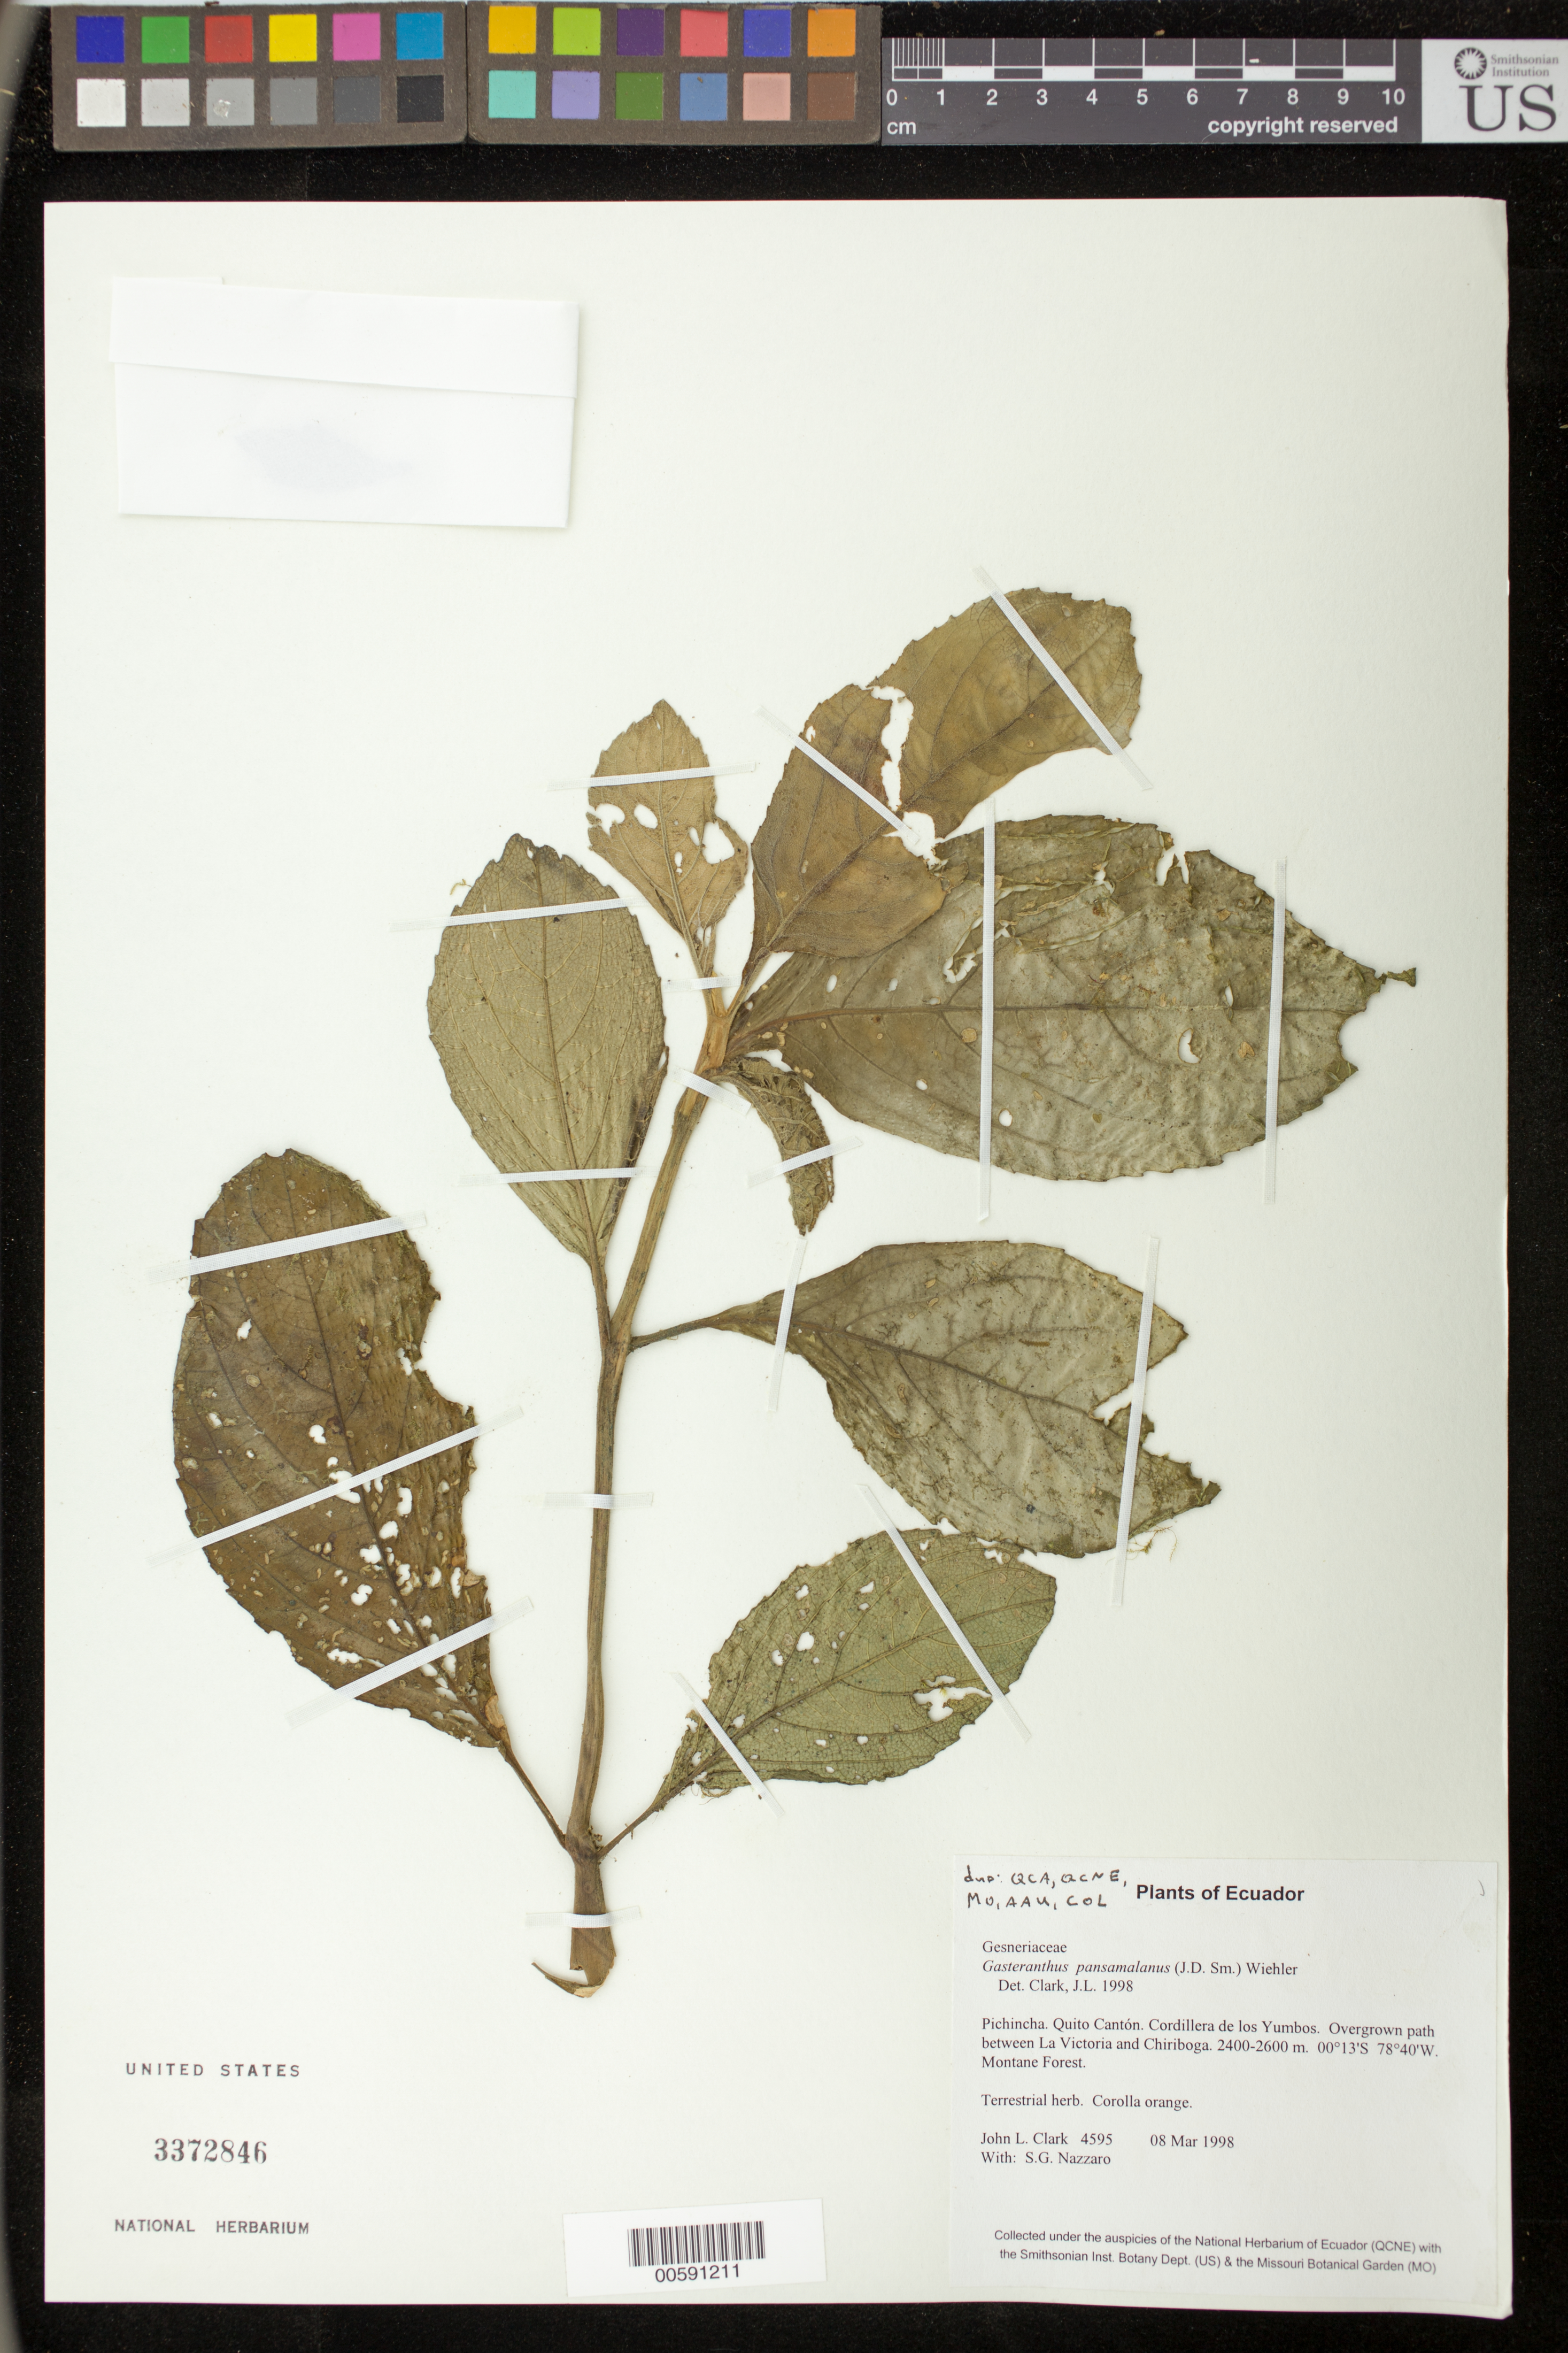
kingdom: Plantae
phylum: Tracheophyta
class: Magnoliopsida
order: Lamiales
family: Gesneriaceae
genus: Gasteranthus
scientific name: Gasteranthus pansamalanus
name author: (Donn. Sm.) Wiehler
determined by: Clark, J. L., (SEL), The Marie Selby Botanical Garden (UNITED STATES)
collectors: J. L. Clark & S. Nazzaro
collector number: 4595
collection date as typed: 08 Mar 1998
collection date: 1998-03-08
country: Ecuador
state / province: Pichincha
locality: Quito Cantón. Cordillera de los Yumbos. Overgrown path between La Victoria and Chiriboga.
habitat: Montane Forest.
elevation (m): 2400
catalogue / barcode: US 3372846